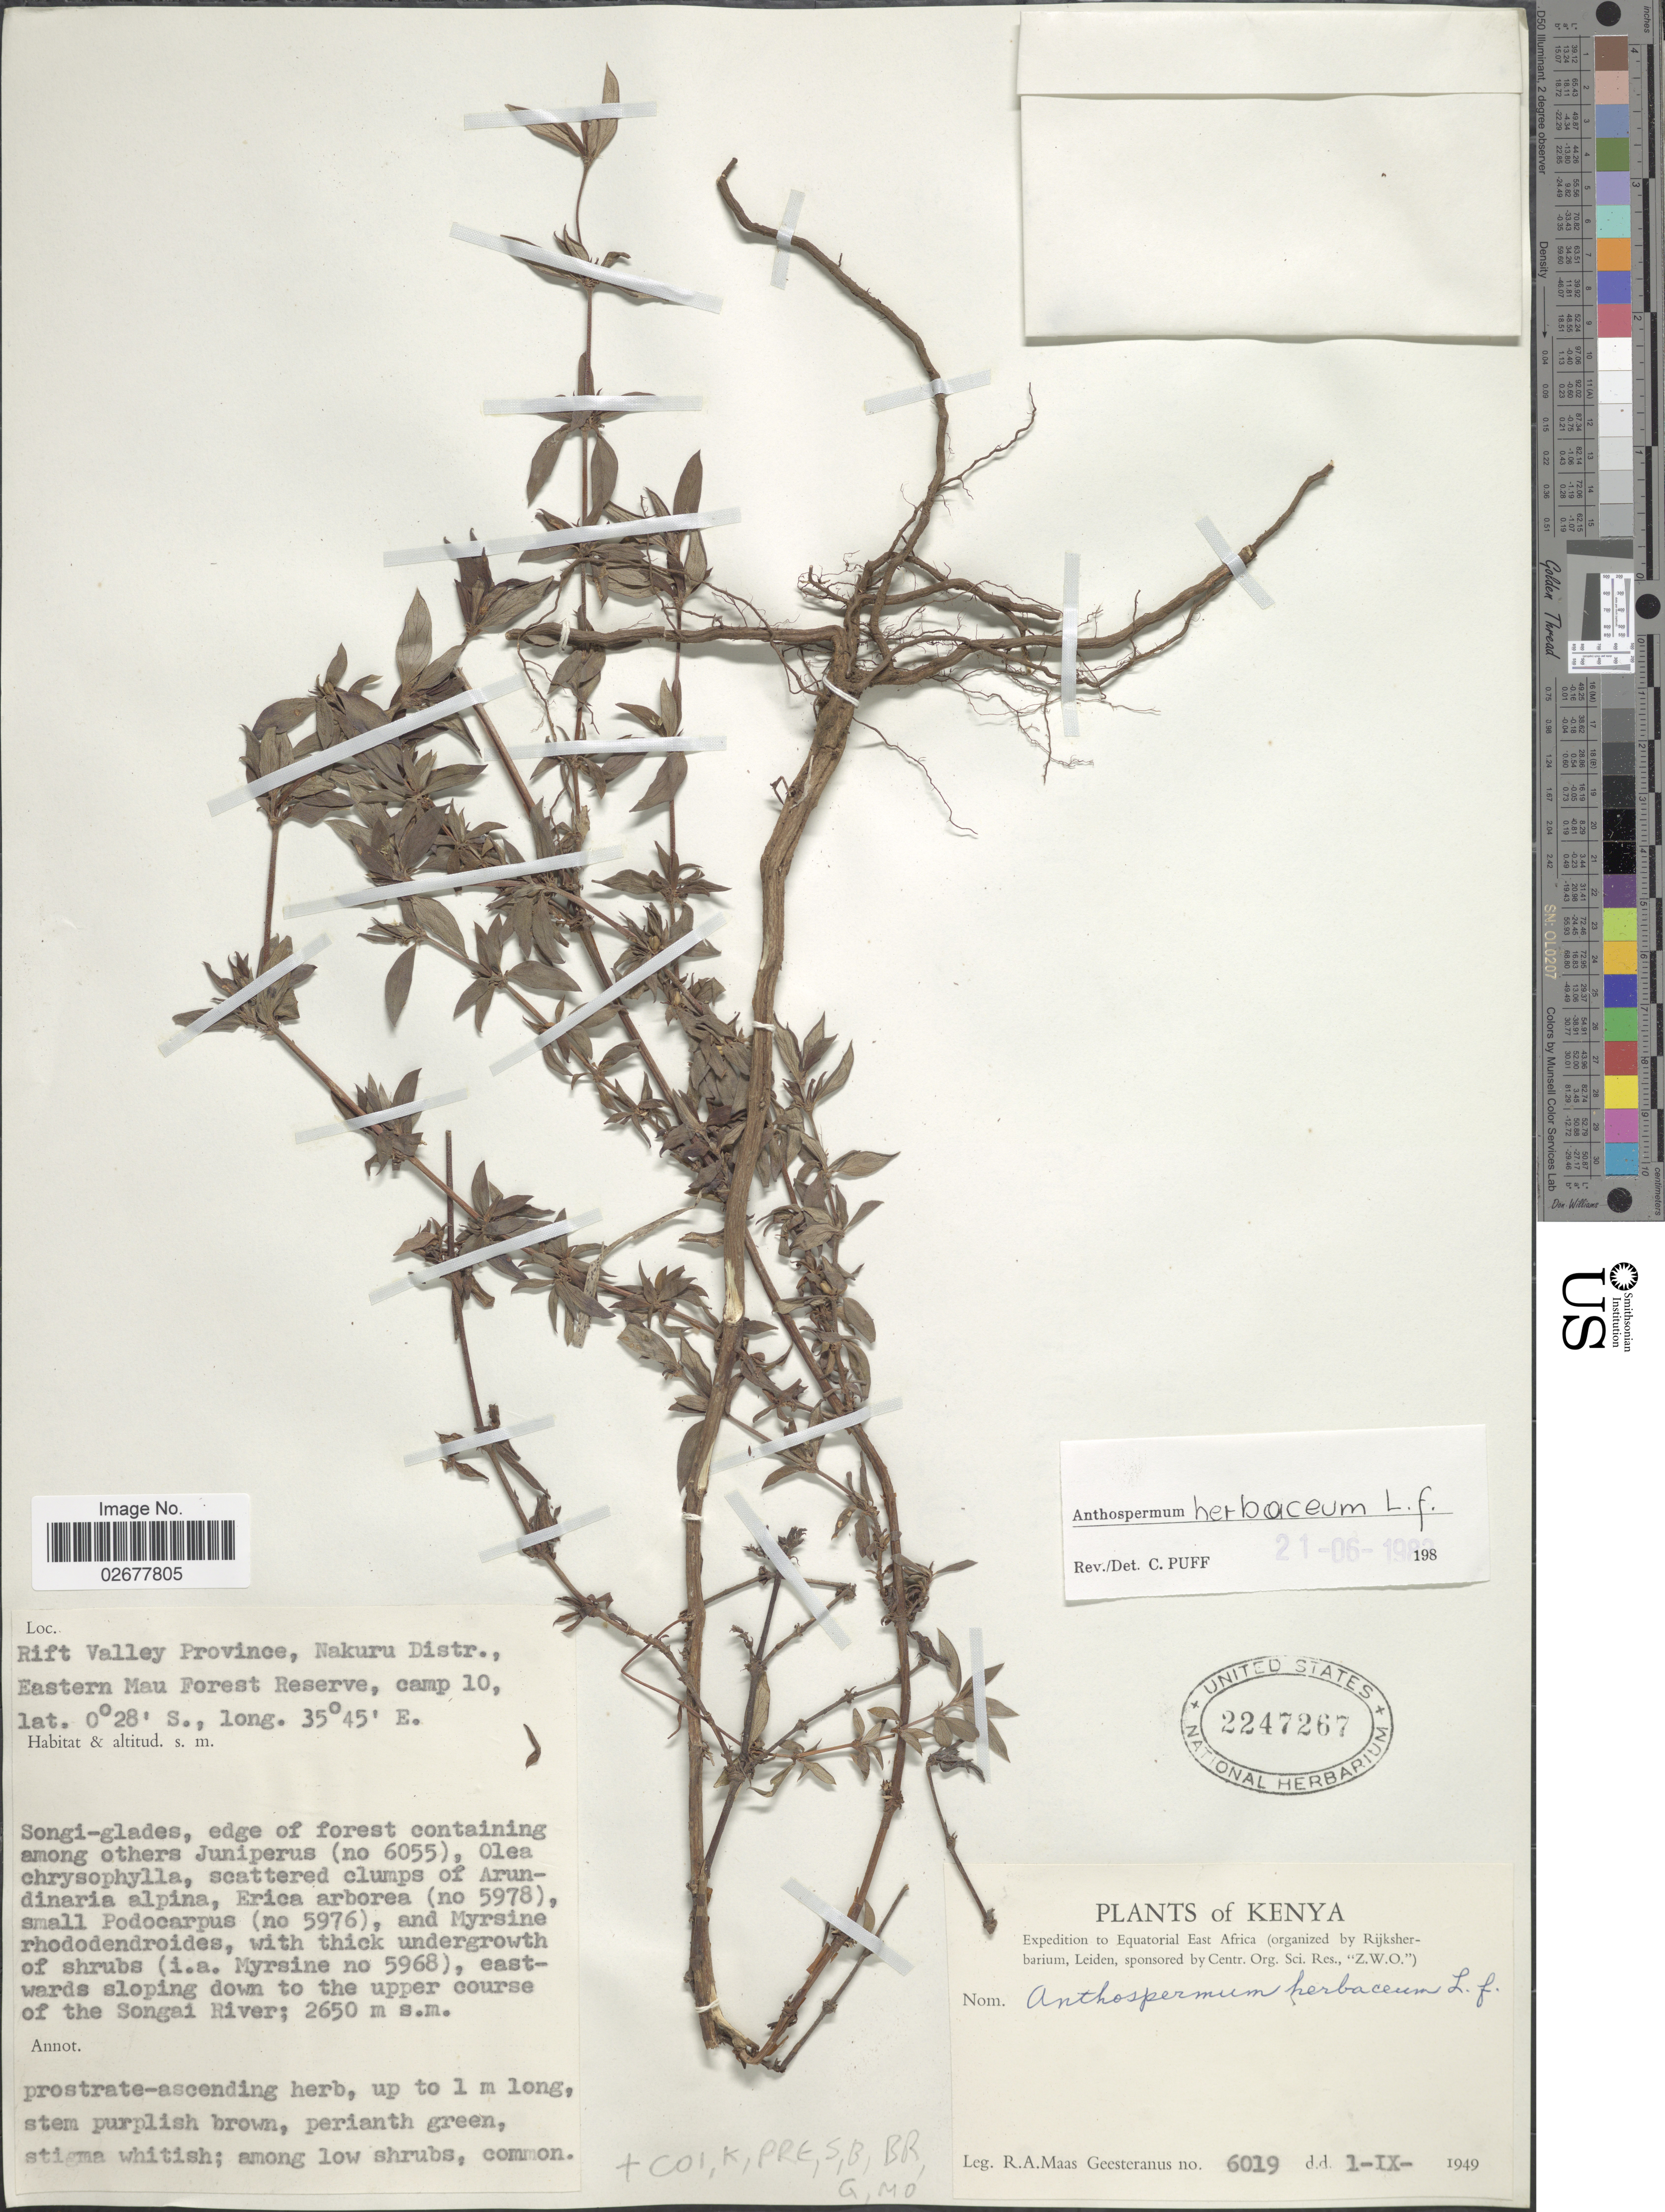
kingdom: Plantae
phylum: Tracheophyta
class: Magnoliopsida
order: Gentianales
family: Rubiaceae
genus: Anthospermum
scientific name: Anthospermum herbaceum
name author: L. f.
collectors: R. A. Maas Geesteranus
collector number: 6019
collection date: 1949-09-01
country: Kenya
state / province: Nakuru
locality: Nakuru Distr., Eastern Mau Forest Reserve, camp 10, east-wards sloping down to the upper course of the Songei River, Equatorial East Africa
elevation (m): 2650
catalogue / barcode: US 2247267